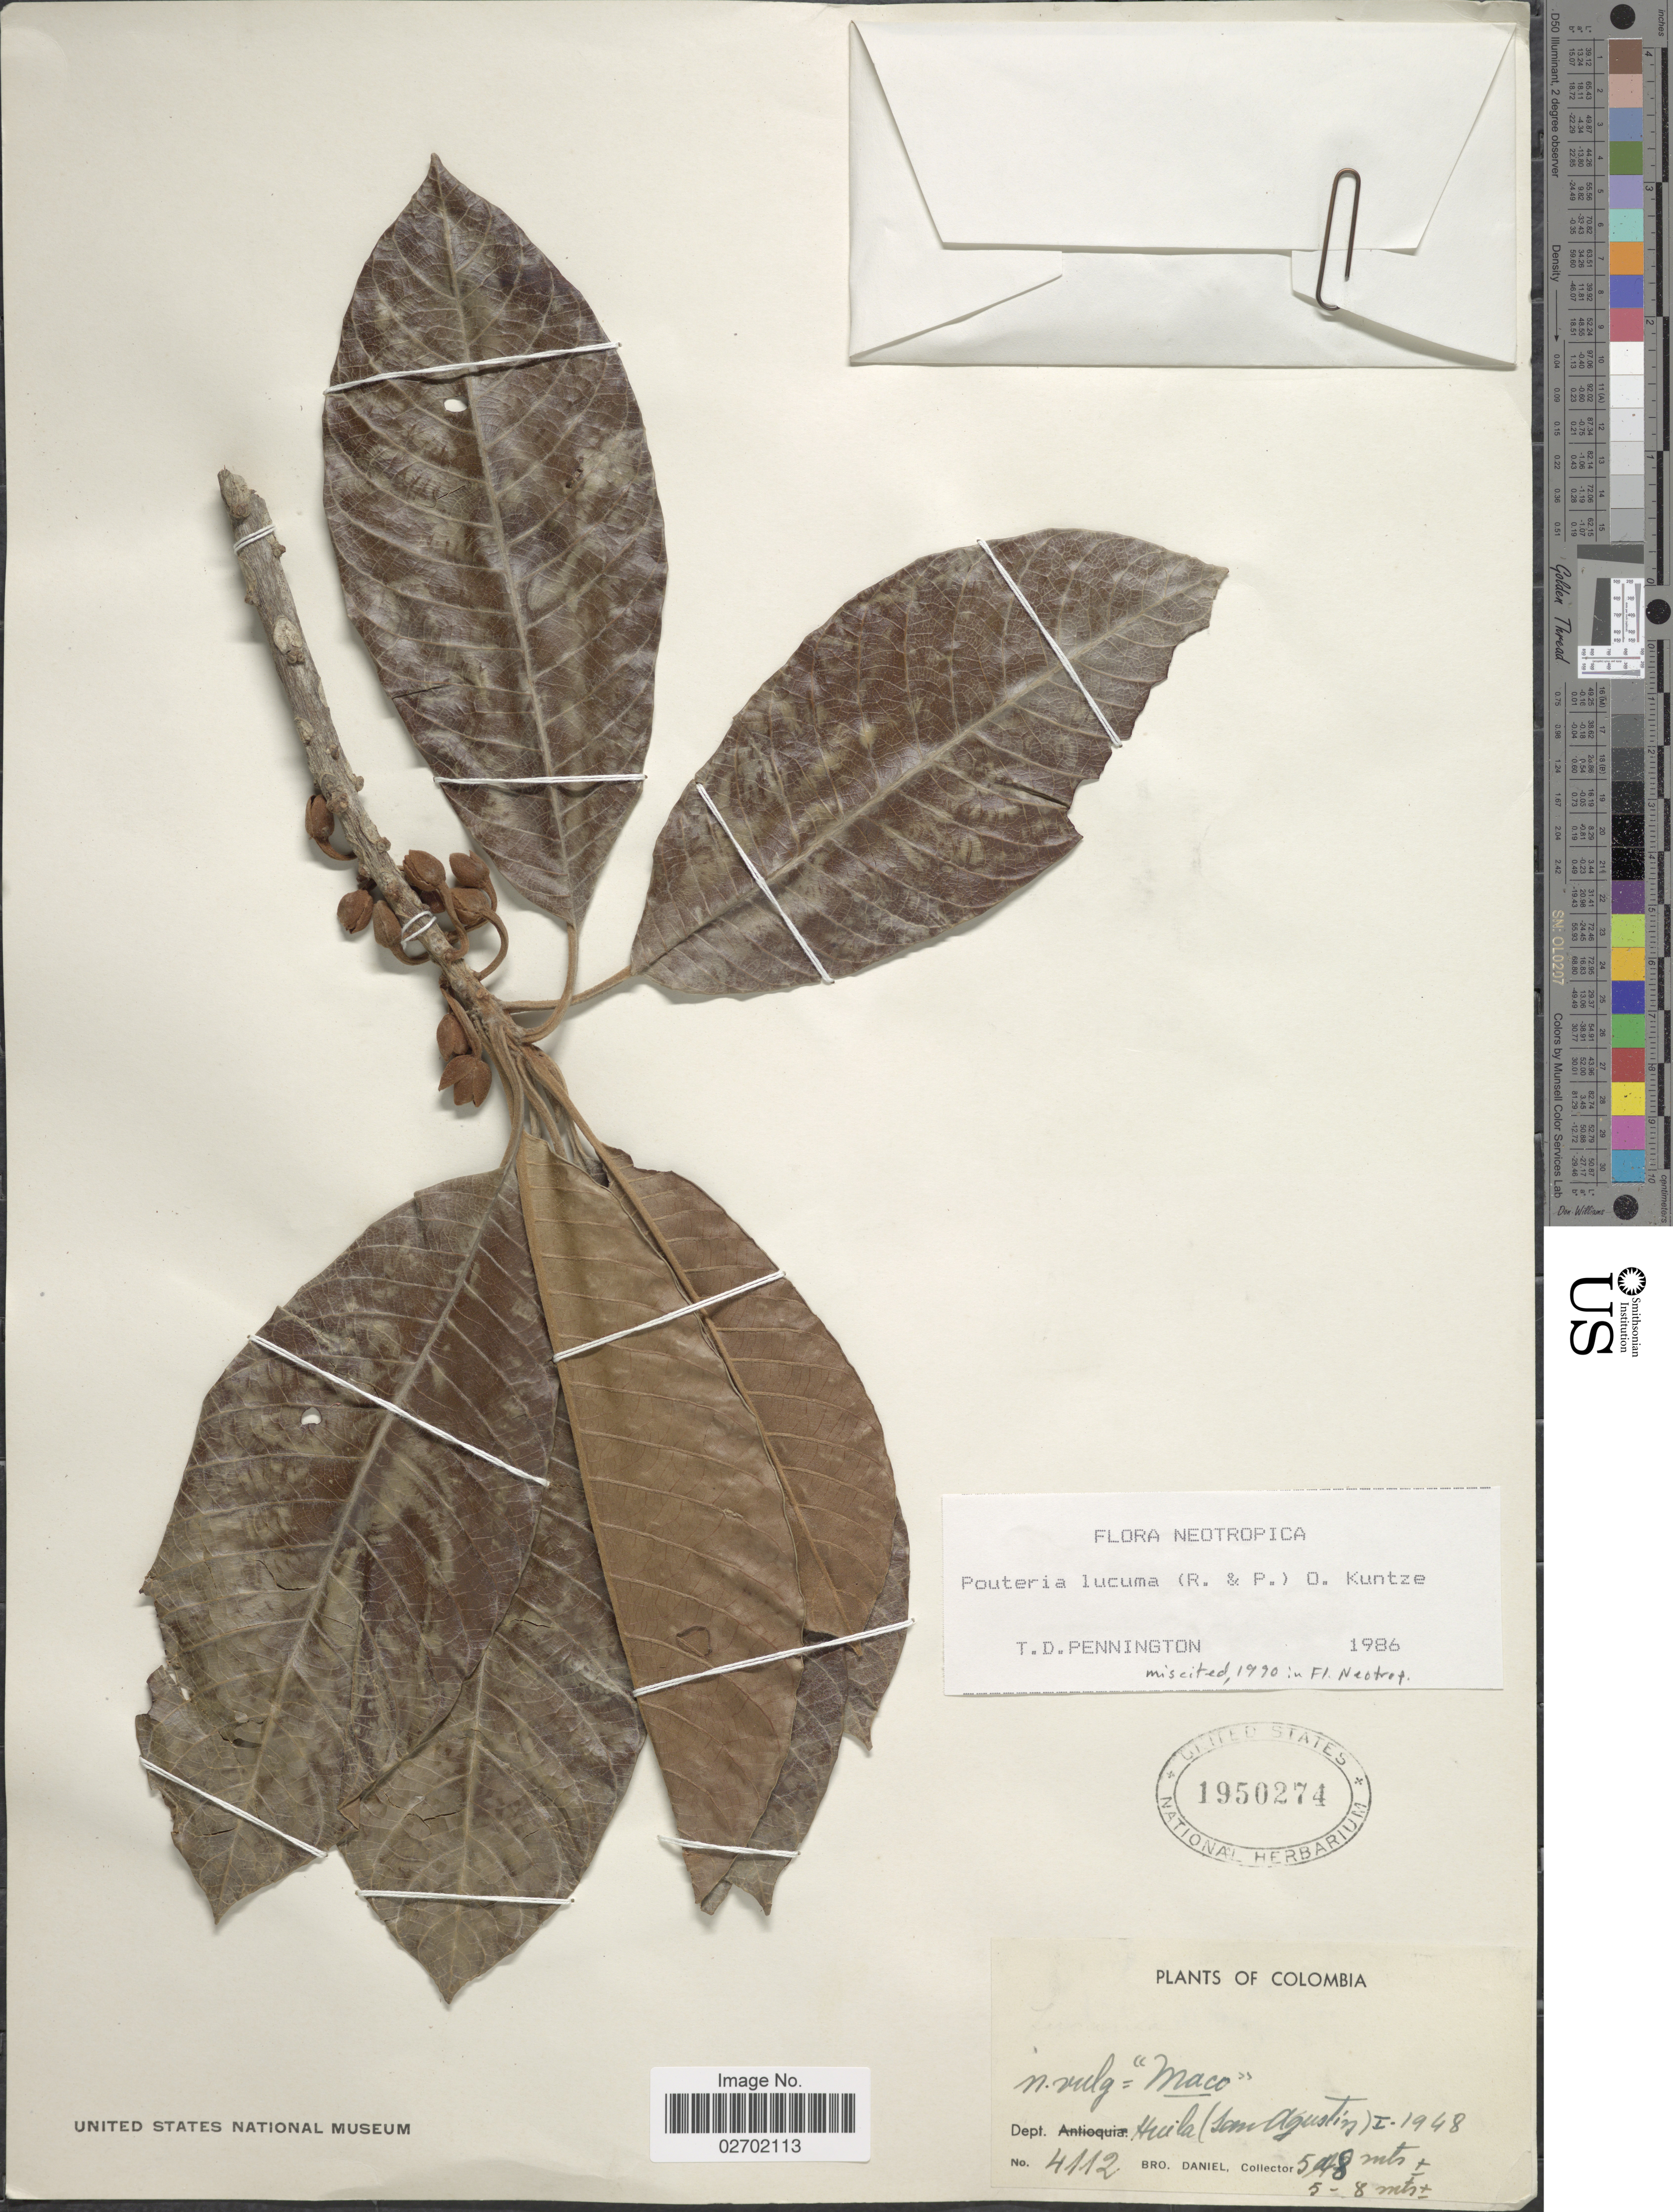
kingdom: Plantae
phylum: Tracheophyta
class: Magnoliopsida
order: Ericales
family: Sapotaceae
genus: Pouteria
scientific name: Pouteria lucuma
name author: (Ruiz & Pav.) Kuntze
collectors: Bro. Daniel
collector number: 4112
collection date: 1948-01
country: Colombia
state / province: Huila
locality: Dept. Huila (San Agustin)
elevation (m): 5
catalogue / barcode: US 1950274